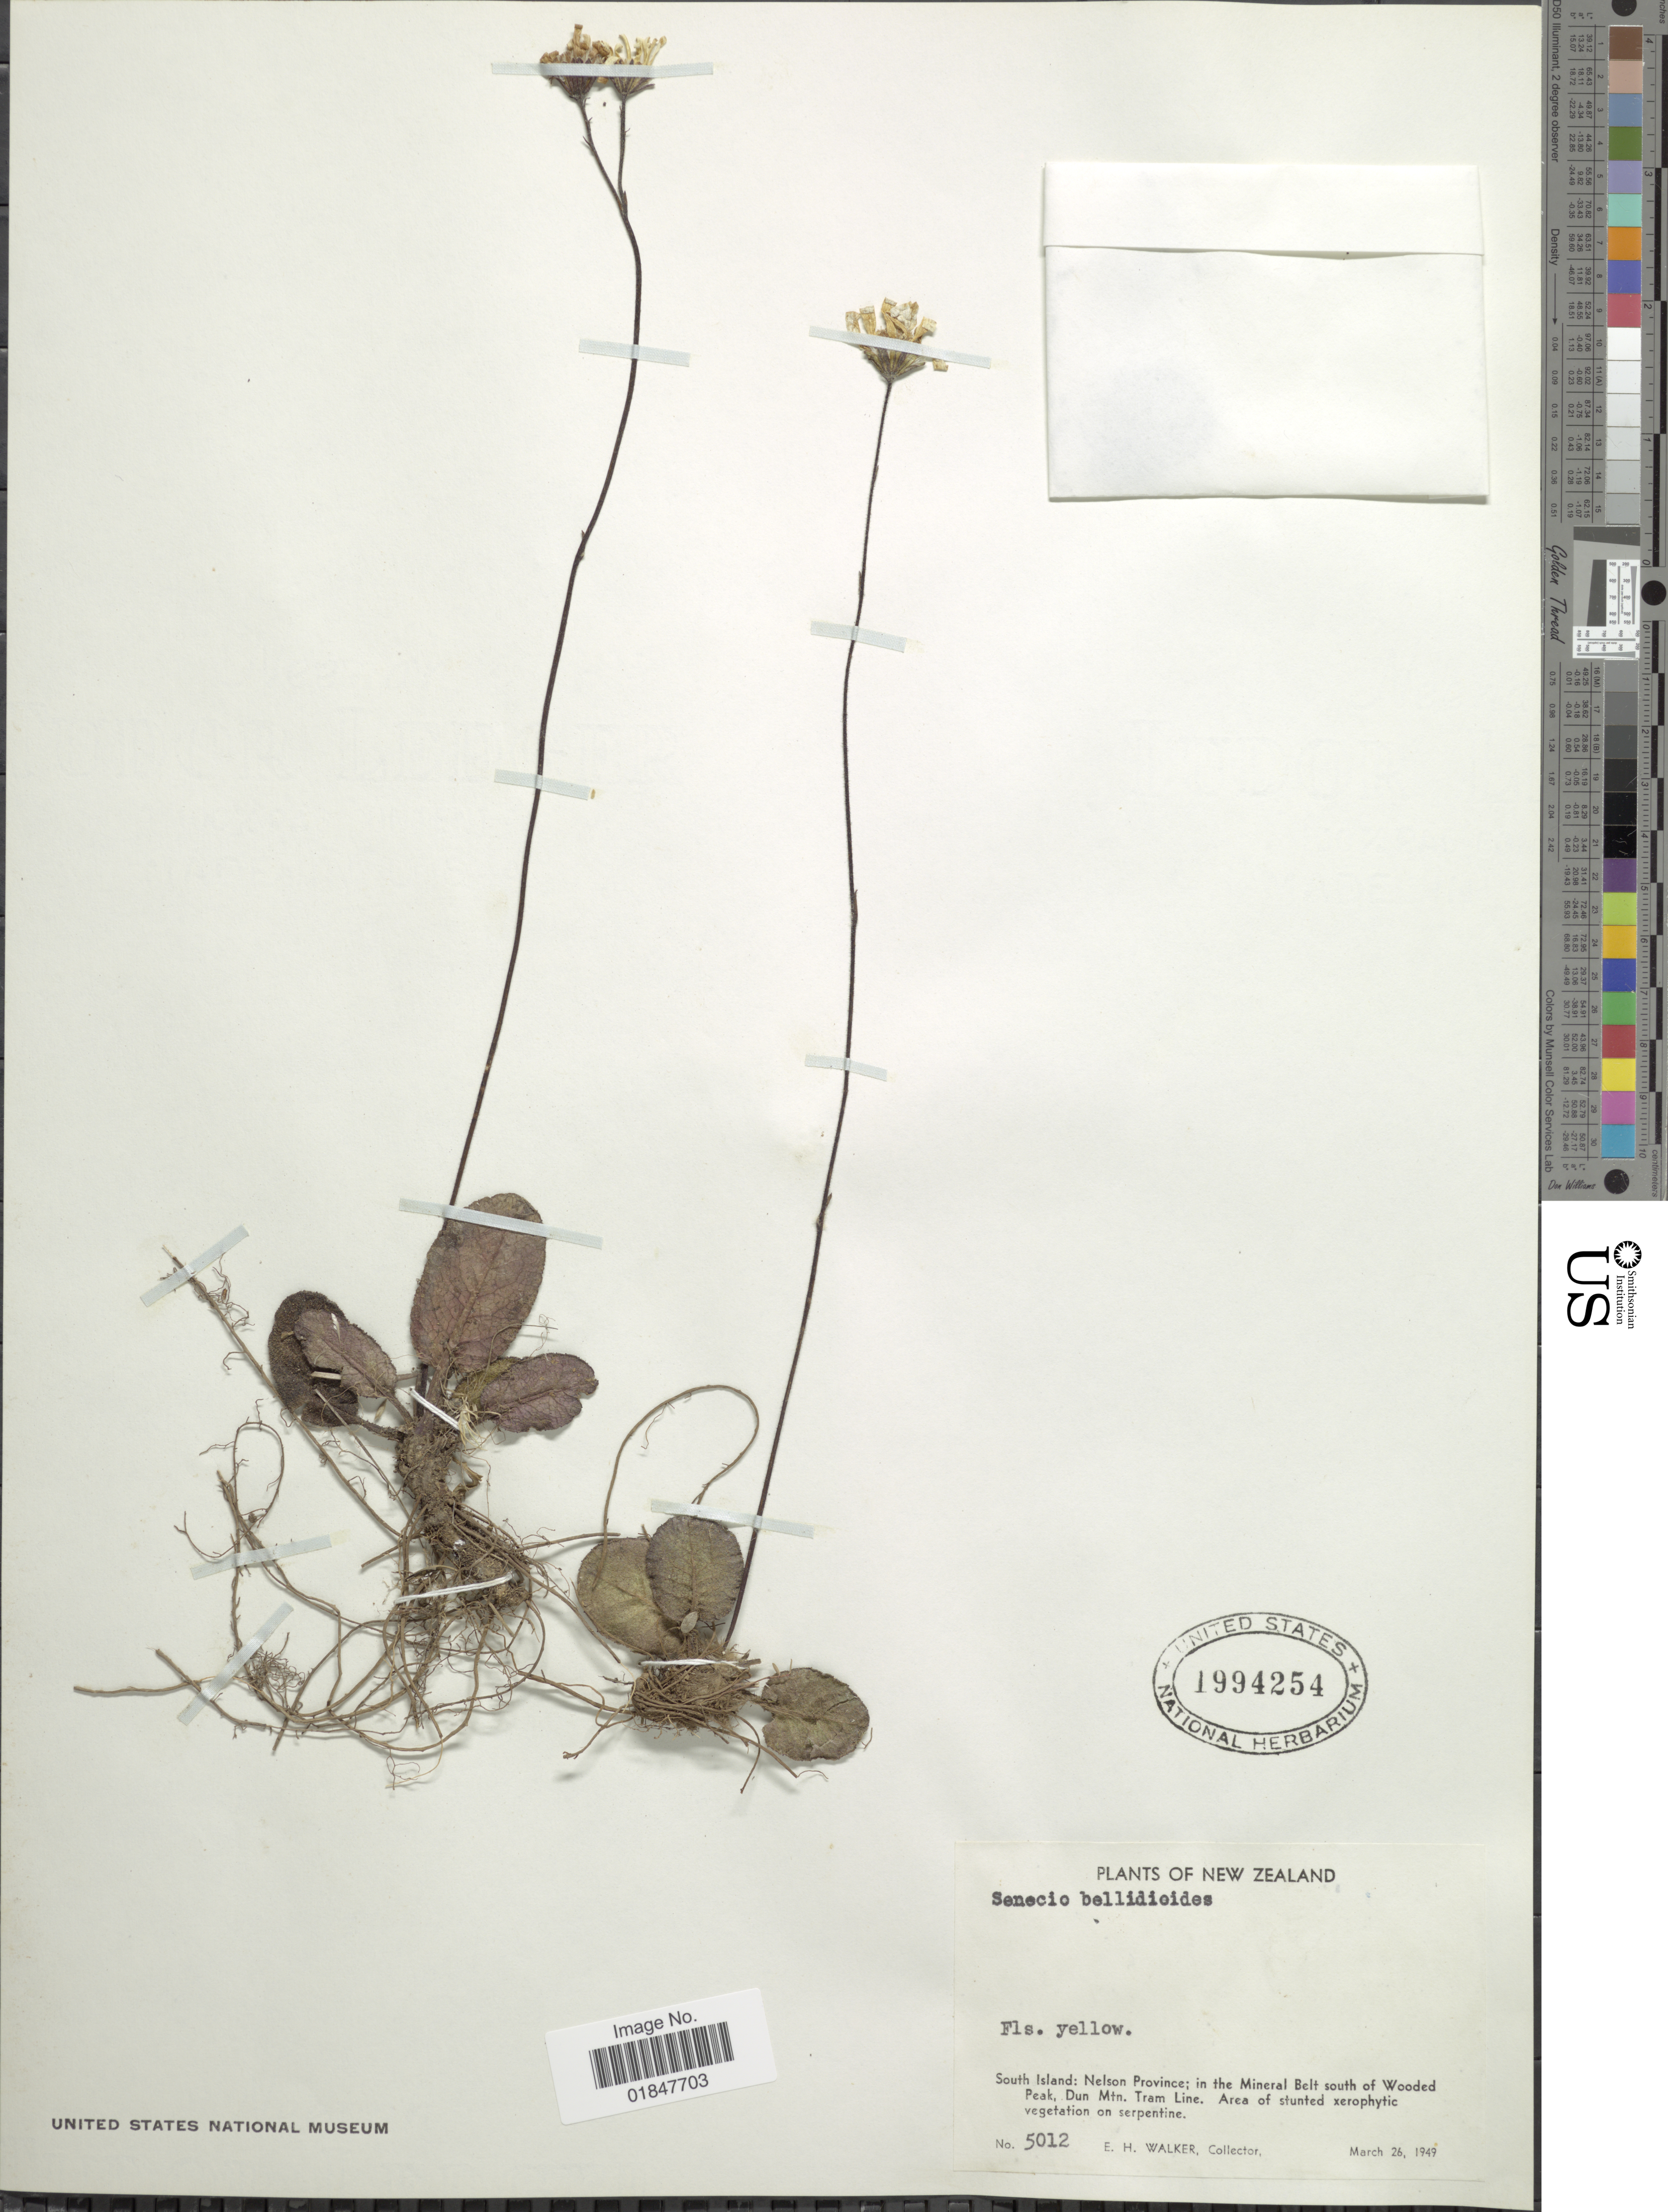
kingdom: Plantae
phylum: Tracheophyta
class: Magnoliopsida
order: Asterales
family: Asteraceae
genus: Brachyglottis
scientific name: Brachyglottis lagopus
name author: (Raoul) B. Nord.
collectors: E. H. Walker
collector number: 5012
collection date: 1949-03-26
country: New Zealand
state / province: Nelson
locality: South Island; in the Mineral Belt south of Wooded Peak, Dun Mtn. Tram Line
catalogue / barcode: US 1994254